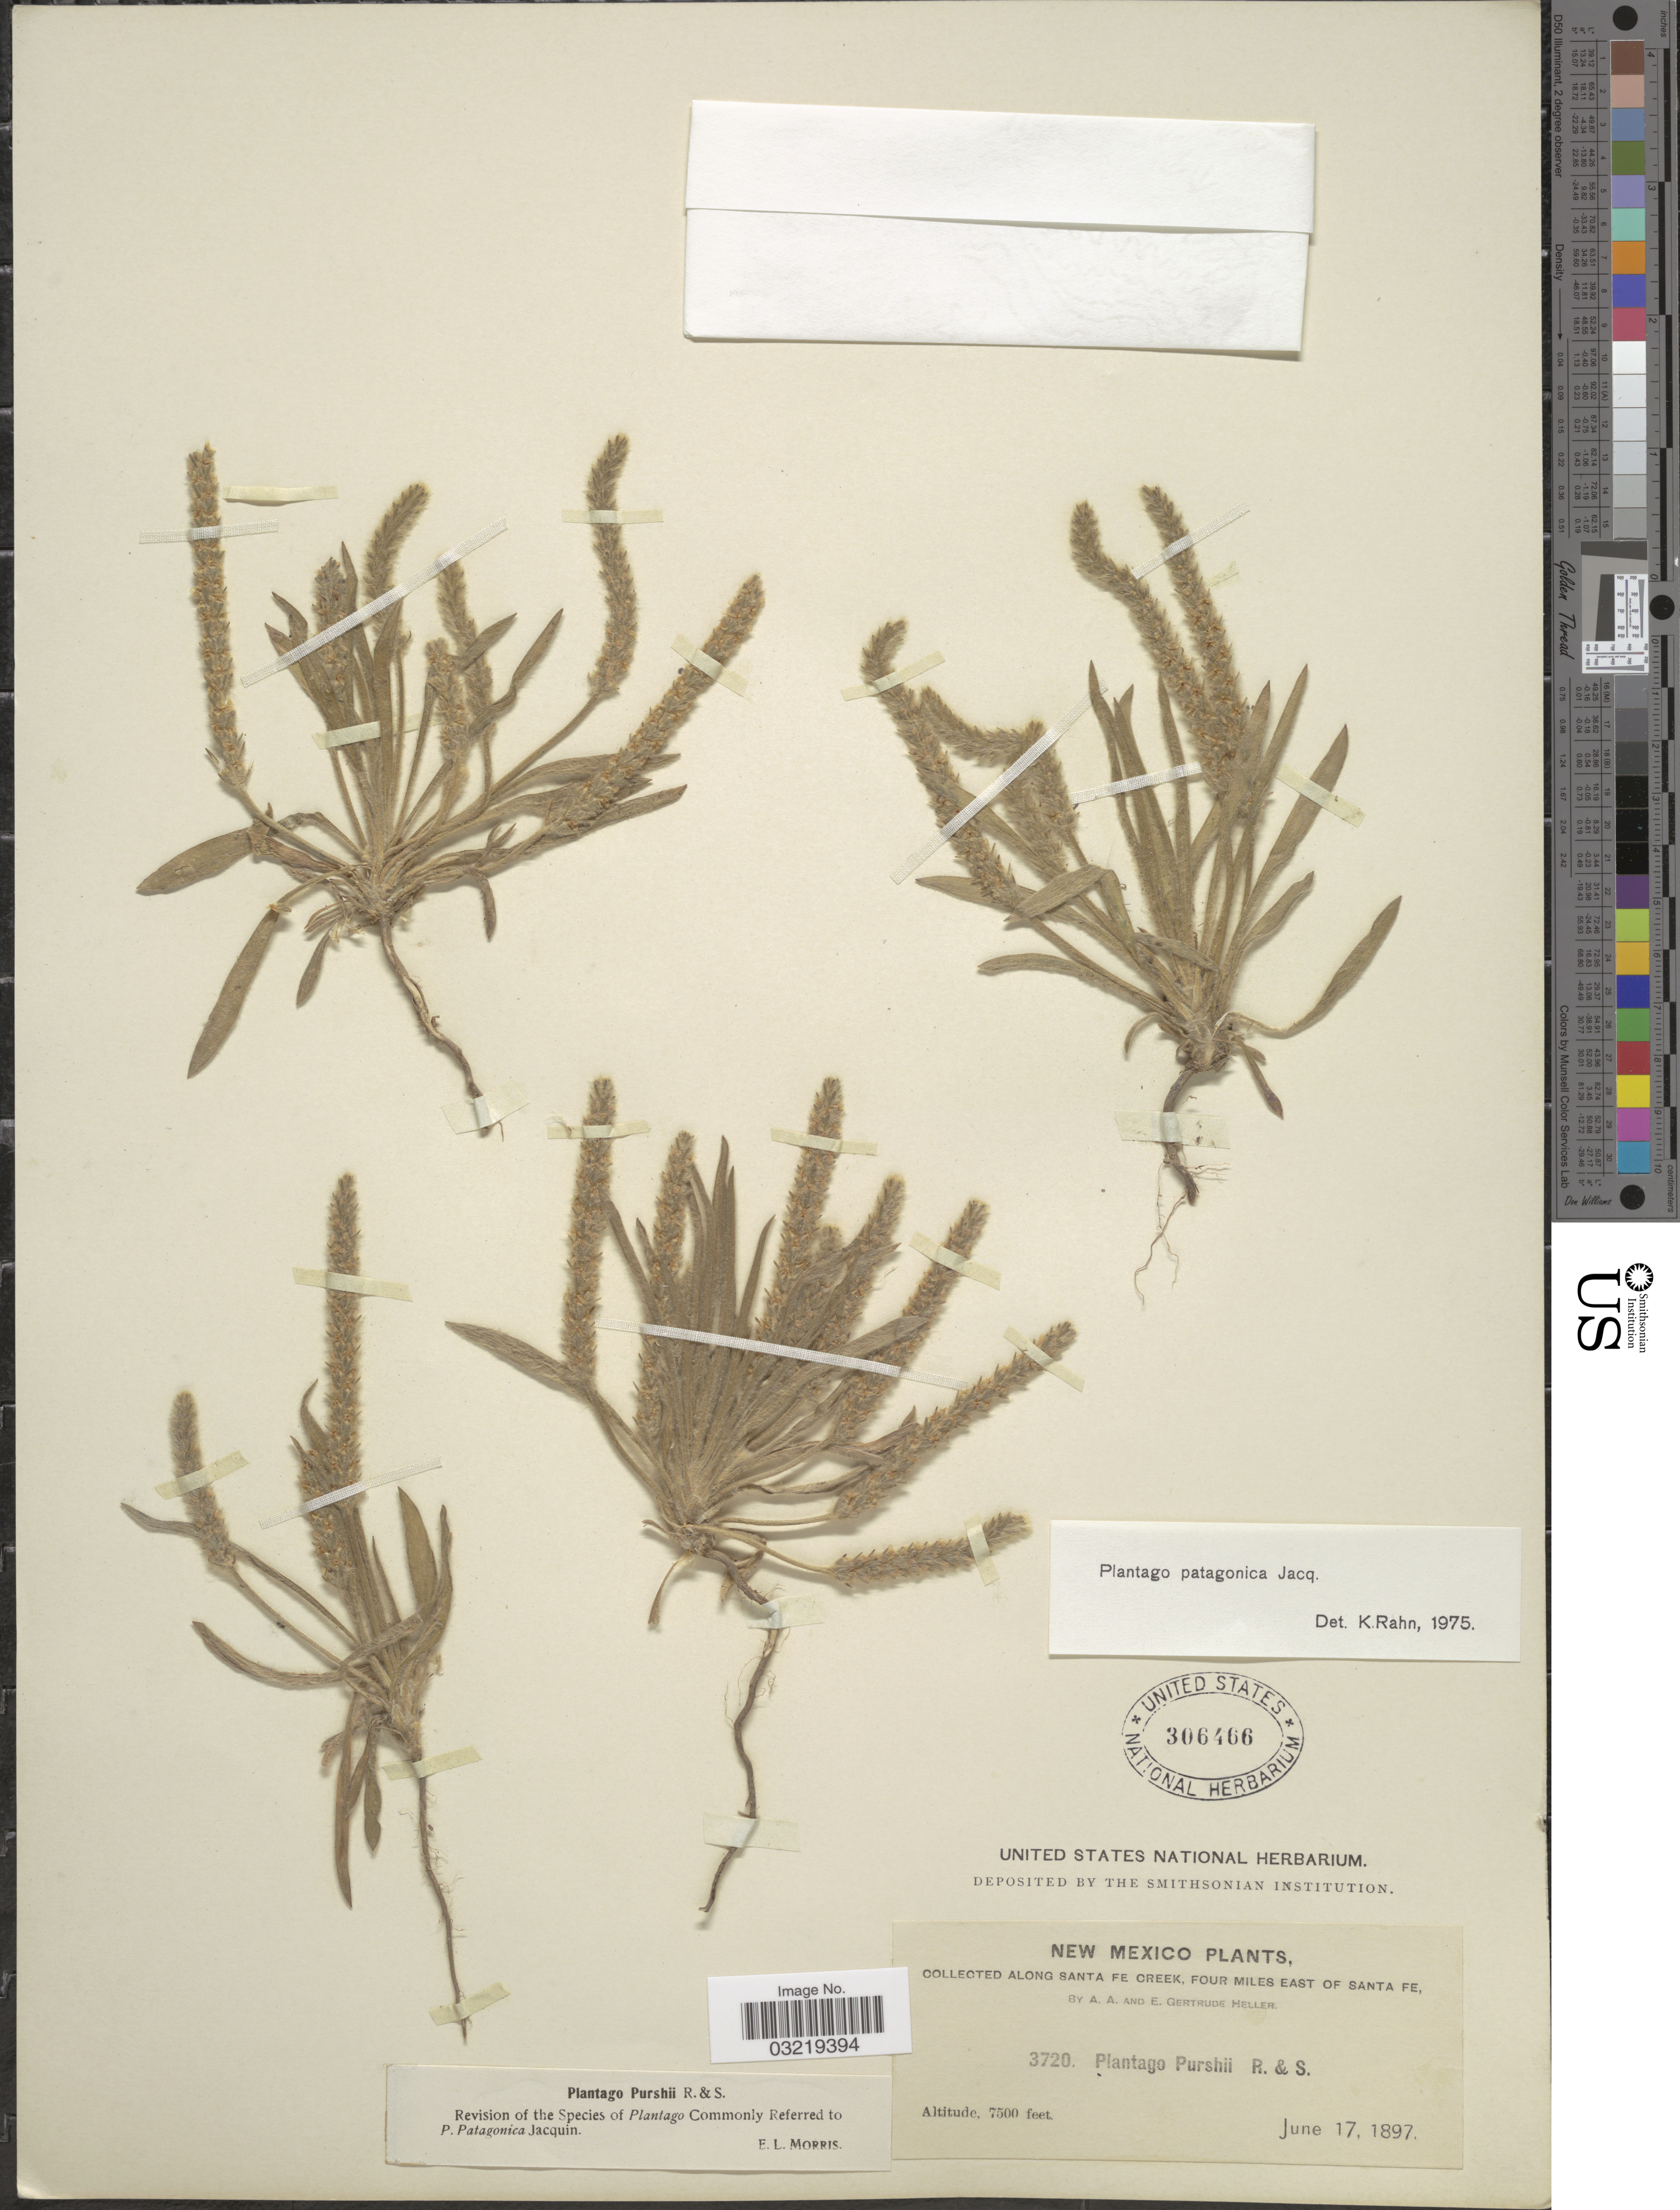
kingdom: Plantae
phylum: Tracheophyta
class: Magnoliopsida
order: Lamiales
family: Plantaginaceae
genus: Plantago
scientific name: Plantago patagonica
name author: Jacq.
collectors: A. A. Heller & E. G. Heller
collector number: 3720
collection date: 1897-06-17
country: United States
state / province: New Mexico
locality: Along Santa Fe Creek, four miles east of Santa Fe.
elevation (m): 2286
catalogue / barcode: US 306466